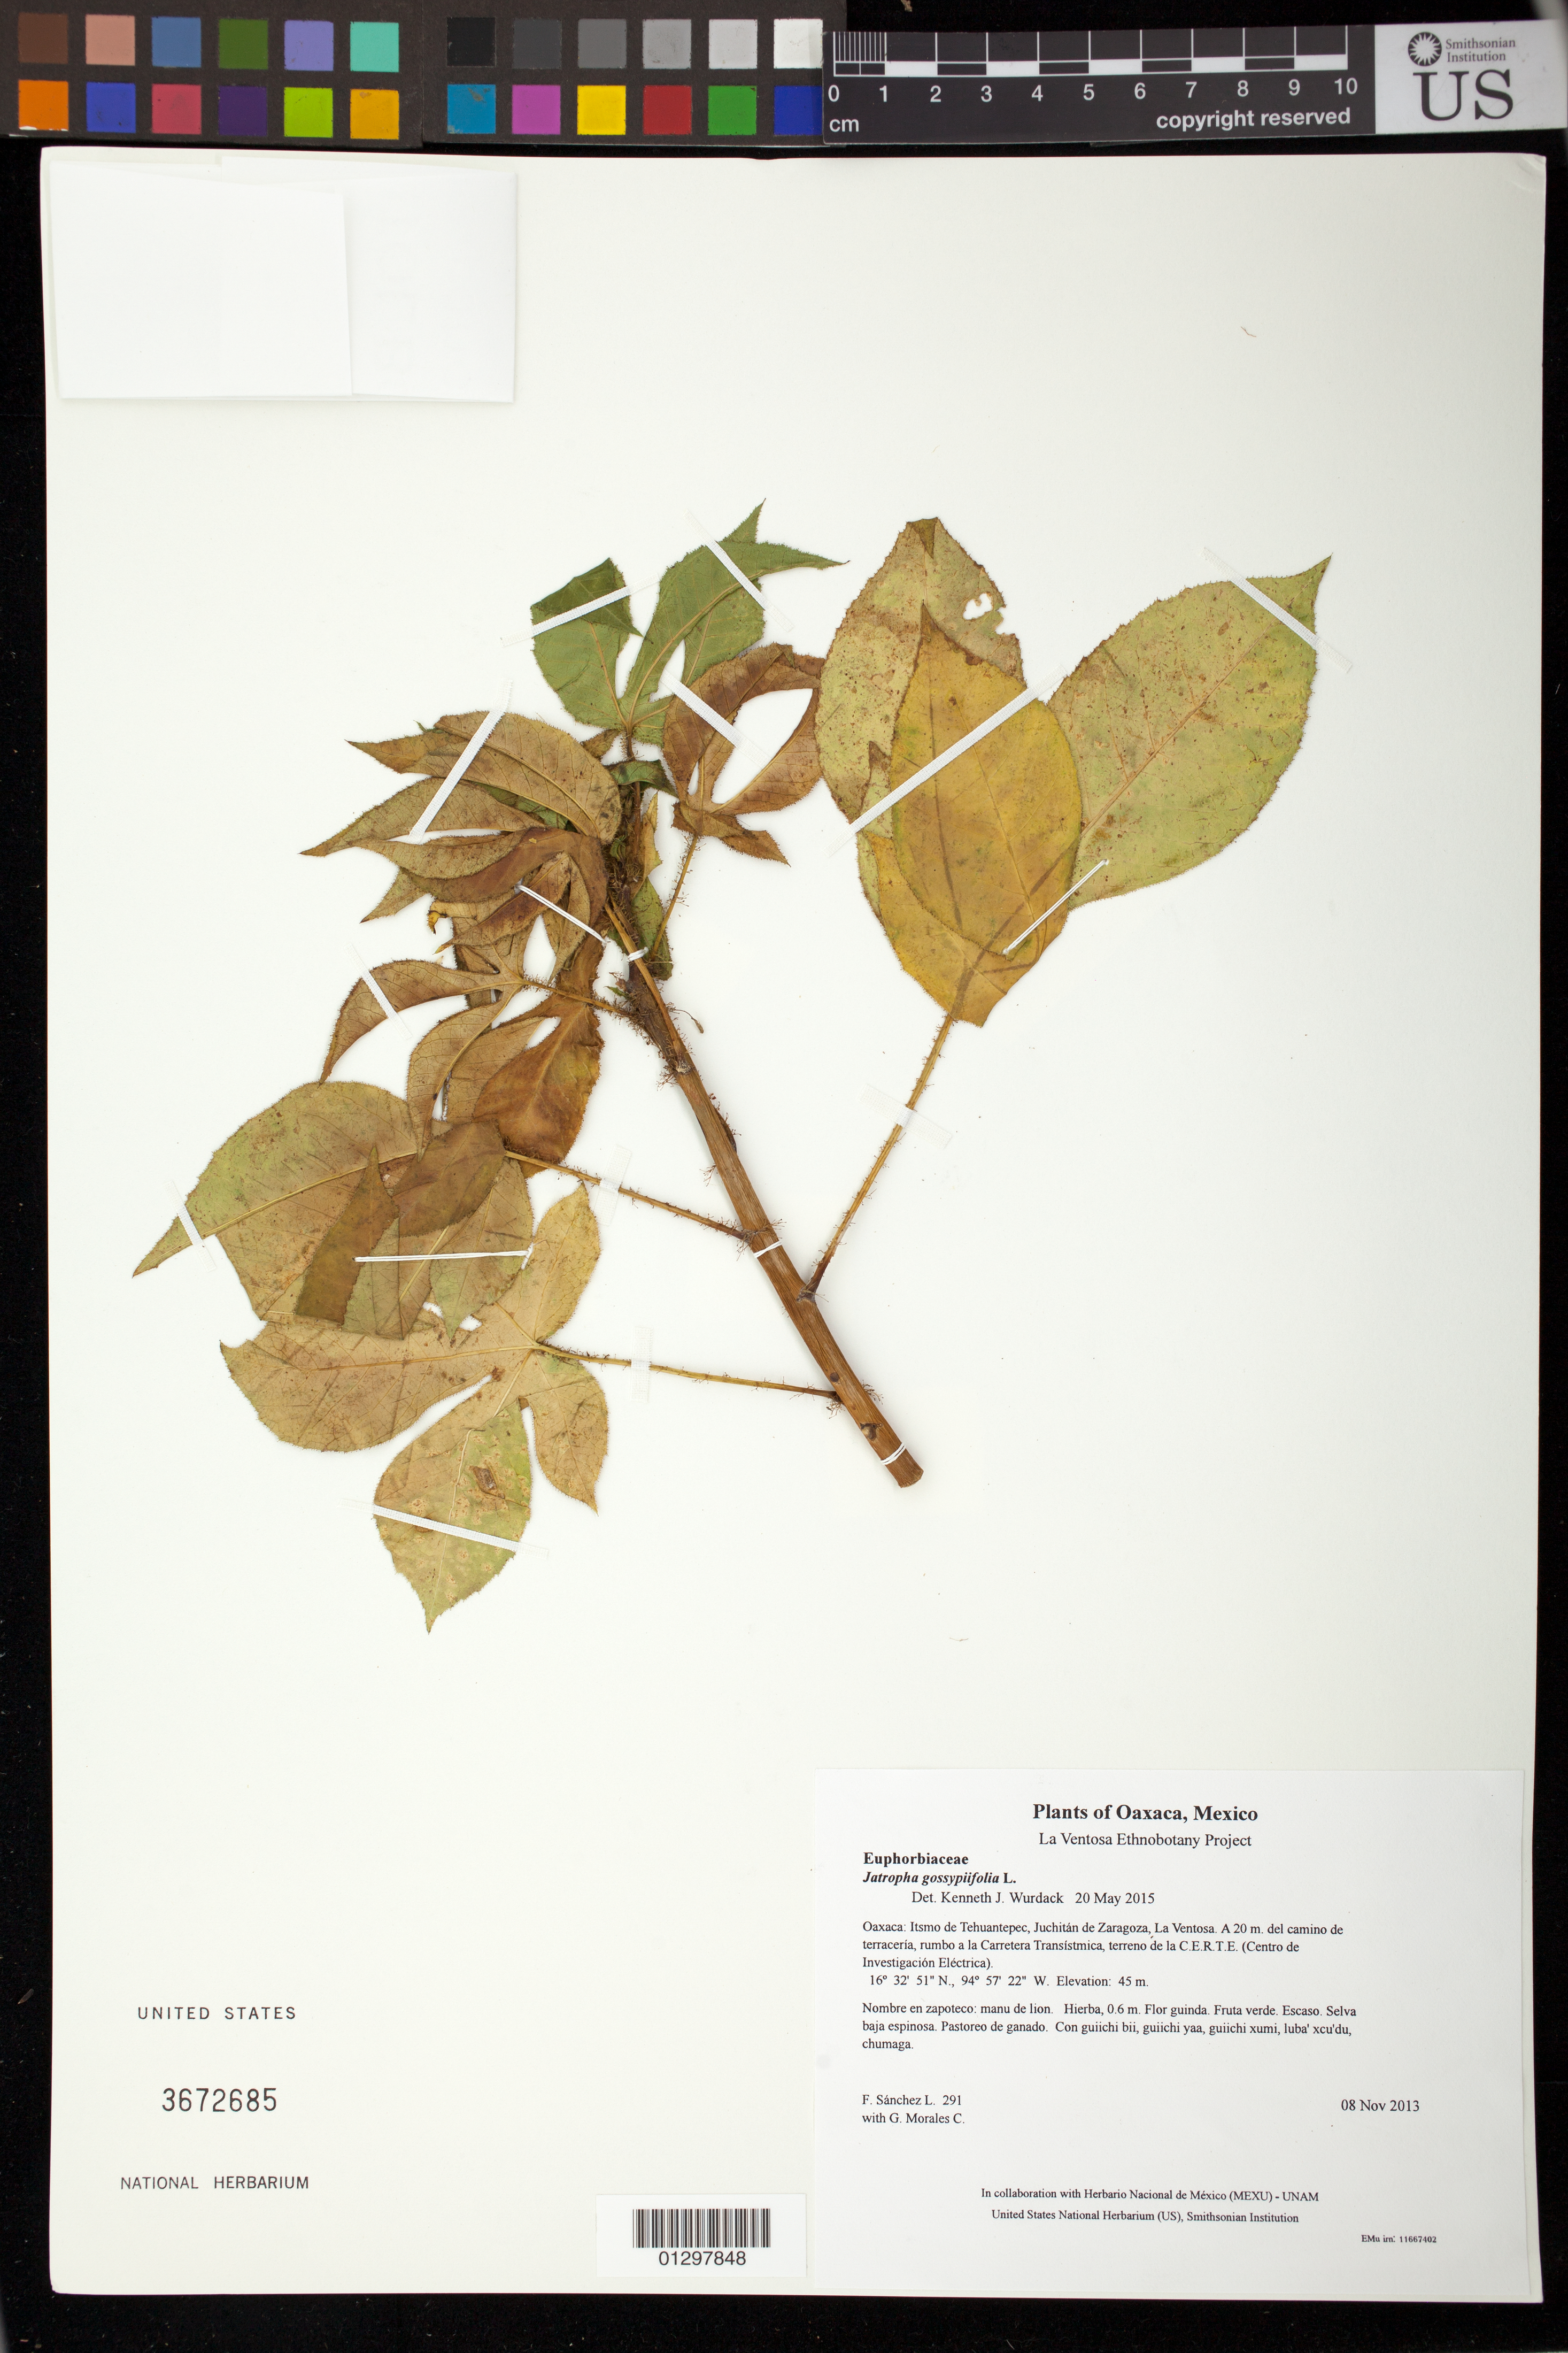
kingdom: Plantae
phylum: Tracheophyta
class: Magnoliopsida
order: Malpighiales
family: Euphorbiaceae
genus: Jatropha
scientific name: Jatropha gossypiifolia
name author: L.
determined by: Wurdack, Kenneth J., (US), Smithsonian Institution - National Museum of Natural History (UNITED STATES)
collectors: F. Sánchez L. & G. Morales C.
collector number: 291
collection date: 2013-11-08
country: Mexico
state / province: Oaxaca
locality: Itsmo de Tehuantepec, Juchitán de Zaragoza, La Ventosa. A 20 m. del camino de terracería, rumbo a la Carretera Transístmica, terreno de la C.E.R.T.E. (Centro de Investigación Eléctrica)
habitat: Selva baja espinosa. Pastoreo de ganado.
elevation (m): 45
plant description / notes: MEXU, US; Guixi bandaga. 0.6 m. Guie' guinda. Cuaananaxhi naga'. Huaxie'.; mano de león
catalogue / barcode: US 3672685